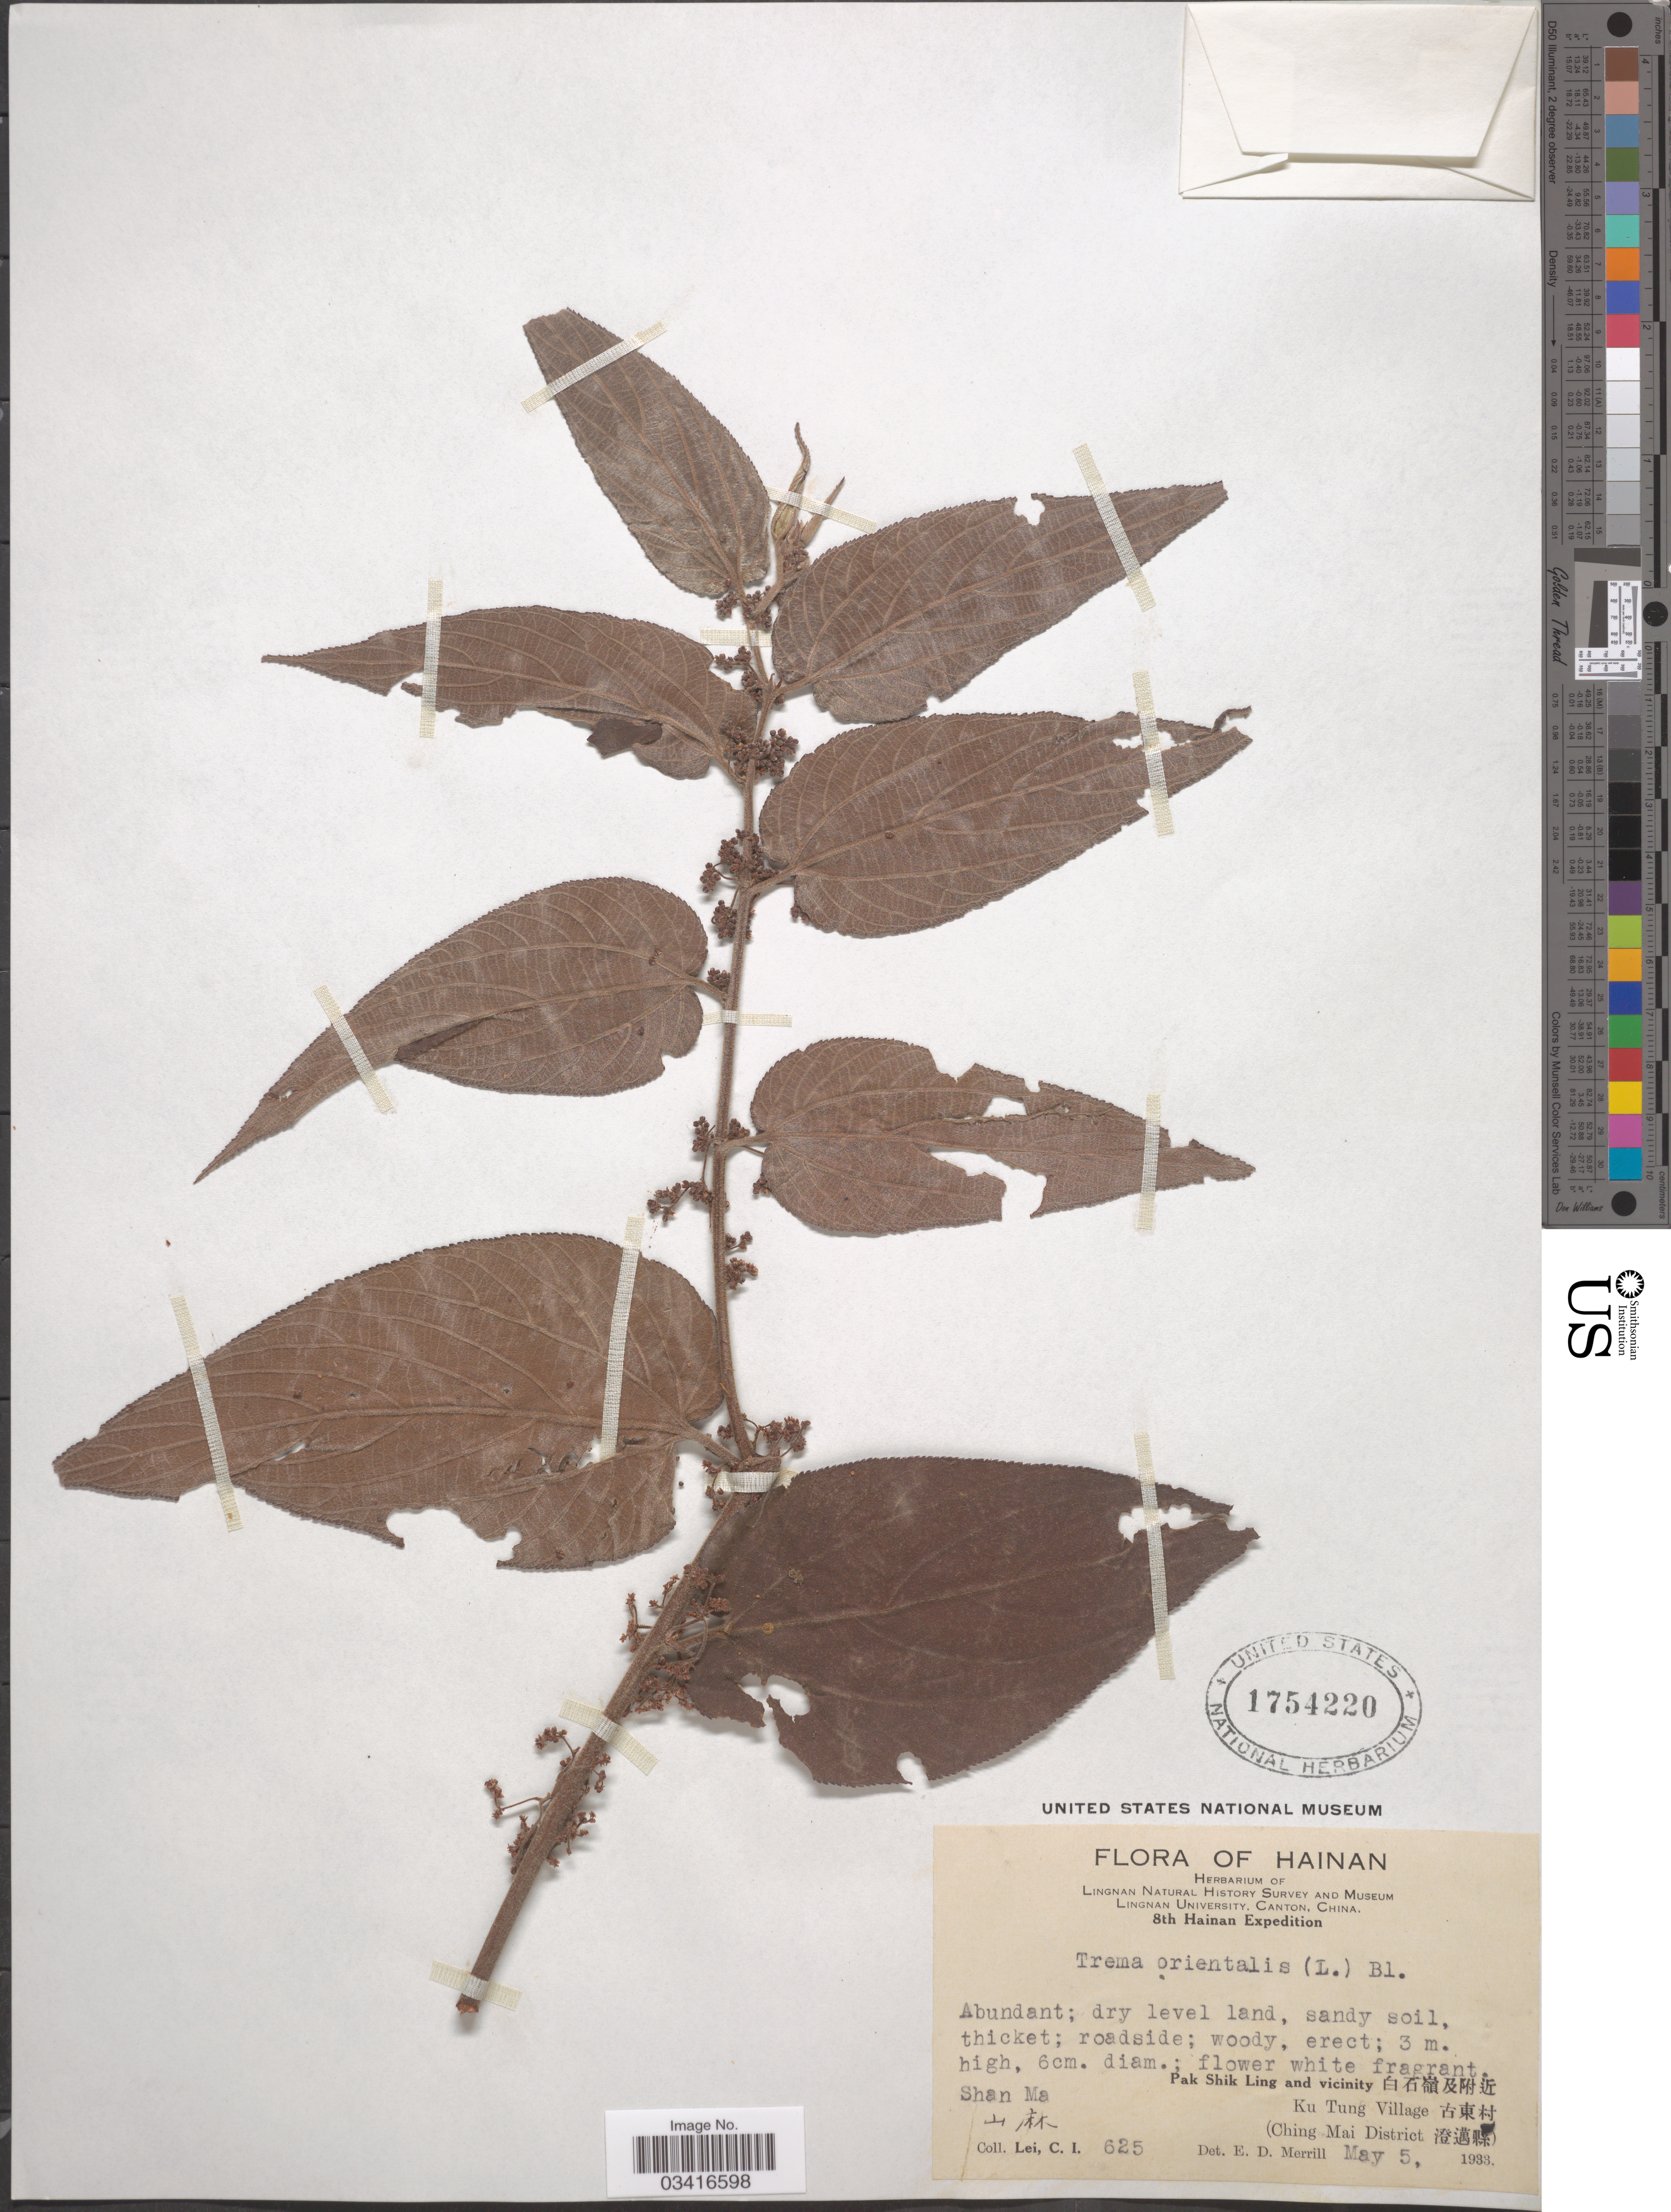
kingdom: Plantae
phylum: Tracheophyta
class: Magnoliopsida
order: Rosales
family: Cannabaceae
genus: Trema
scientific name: Trema orientale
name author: (L.) Blume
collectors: C. I. Lei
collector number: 625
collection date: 1933-05-05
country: China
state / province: Hainan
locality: Shan Ma. Pak Shik Ling and vicinity X. Ku Tung Village X. (Ching Mai District X).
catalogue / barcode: US 1754220